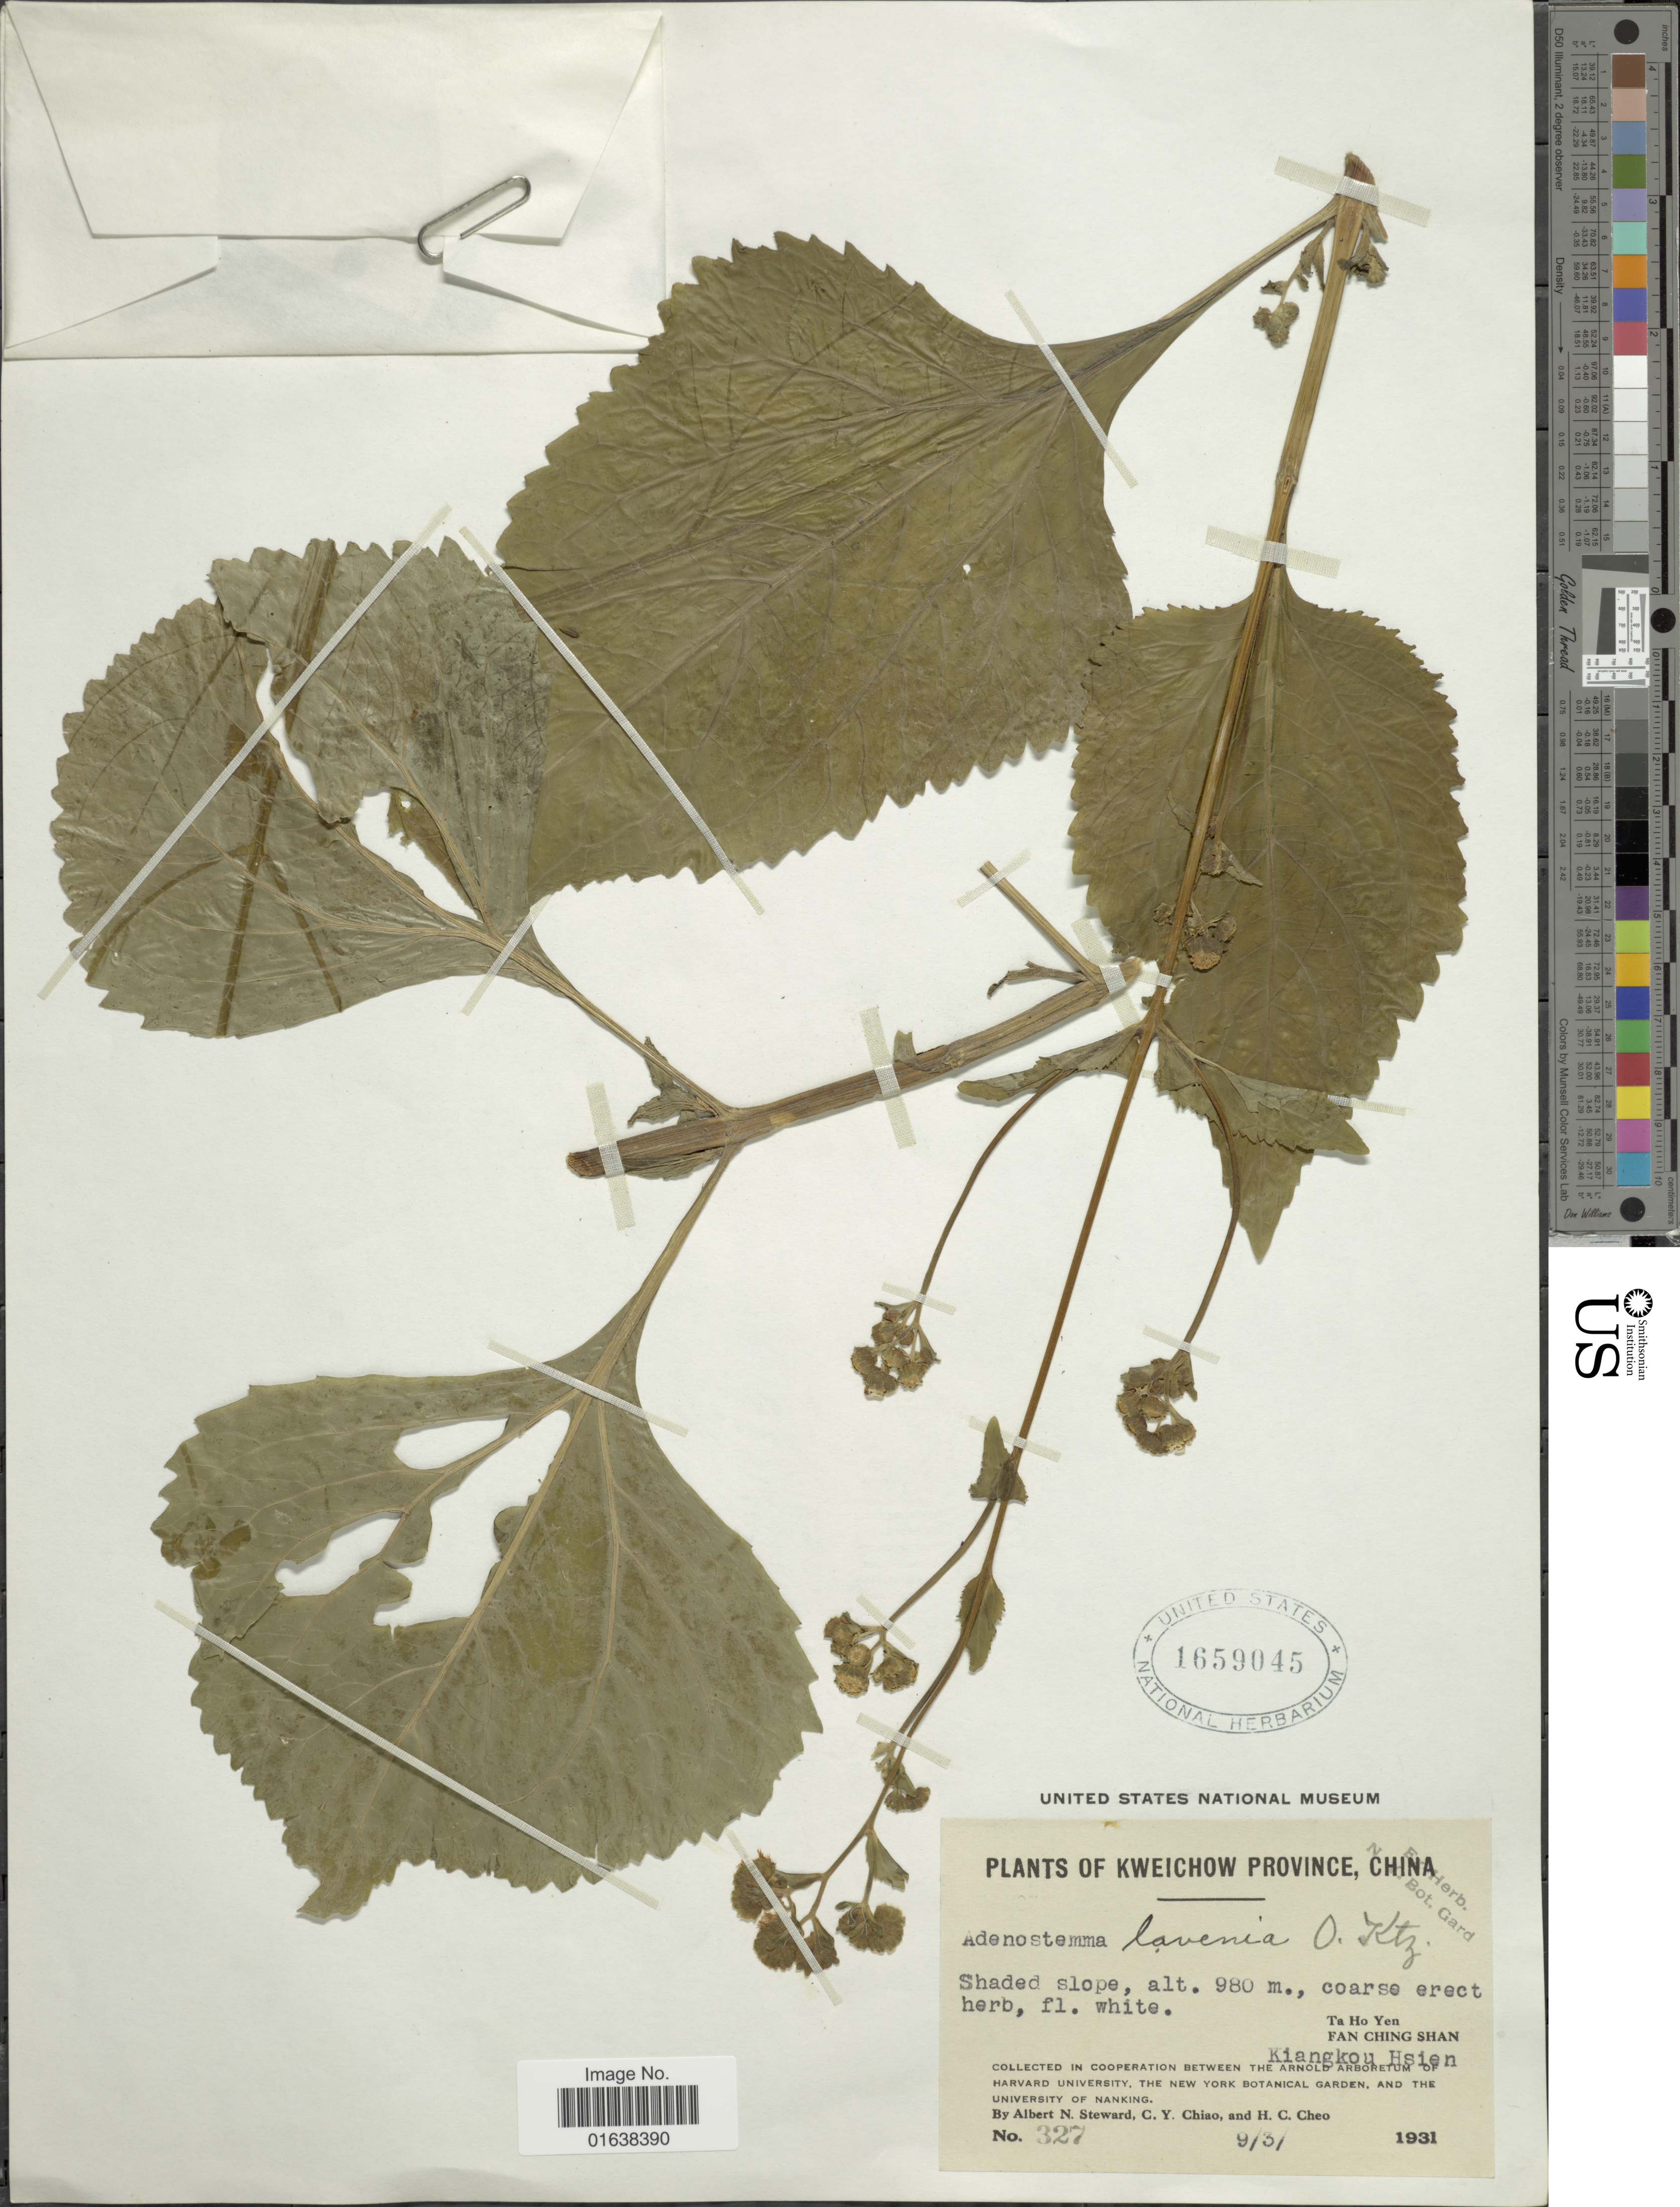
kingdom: Plantae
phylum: Tracheophyta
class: Magnoliopsida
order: Asterales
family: Asteraceae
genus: Adenostemma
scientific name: Adenostemma lavenia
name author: (L.) Kuntze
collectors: A. N. Steward, C. Y. Chiao & H. Cheo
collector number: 327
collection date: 1931-03-09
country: China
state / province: Guizhou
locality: Kweichow Province, China. Shaded slope. Ta Ho Yen. Fan Ching Shan. kiangkou Hsien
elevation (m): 980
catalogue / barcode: US 1659045